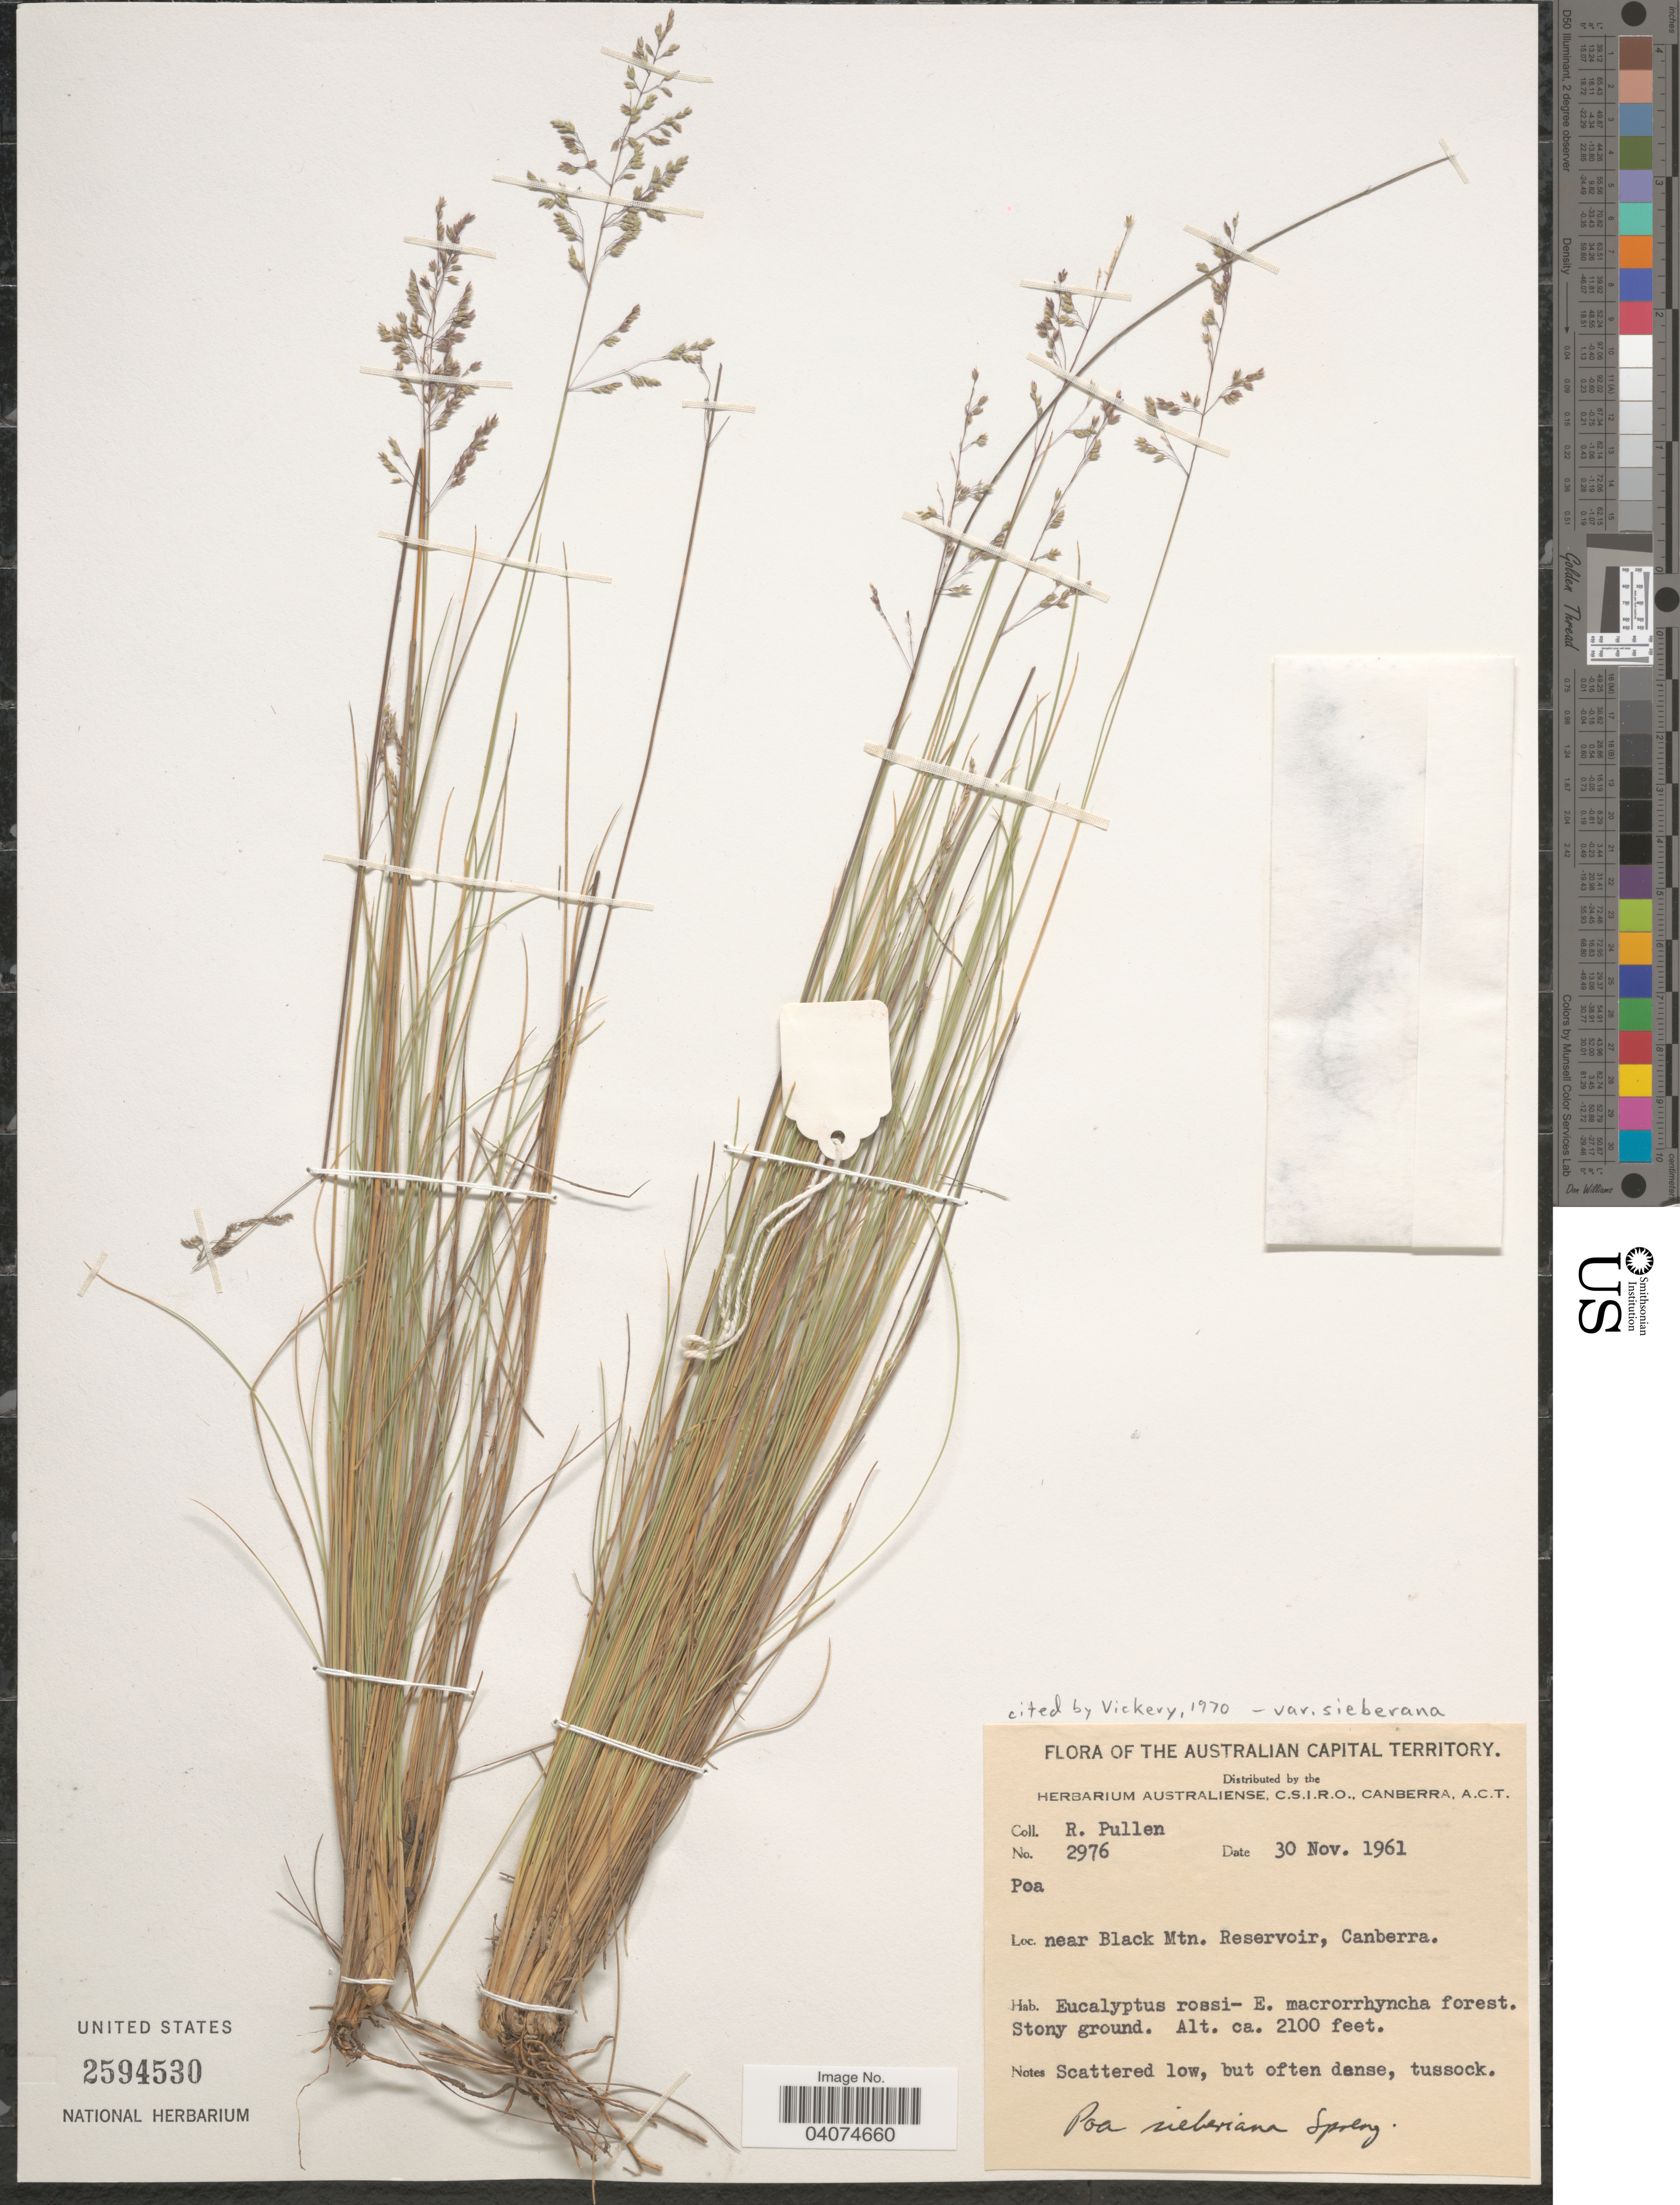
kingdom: Plantae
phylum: Tracheophyta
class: Liliopsida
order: Poales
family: Poaceae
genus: Poa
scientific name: Poa sieberiana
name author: Spreng.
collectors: R. Pullen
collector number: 2976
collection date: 1961-11-30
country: Australia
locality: Australian Capital Territory. Near Black Mtn. Reservoir, Canberra.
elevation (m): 640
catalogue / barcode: US 2594530